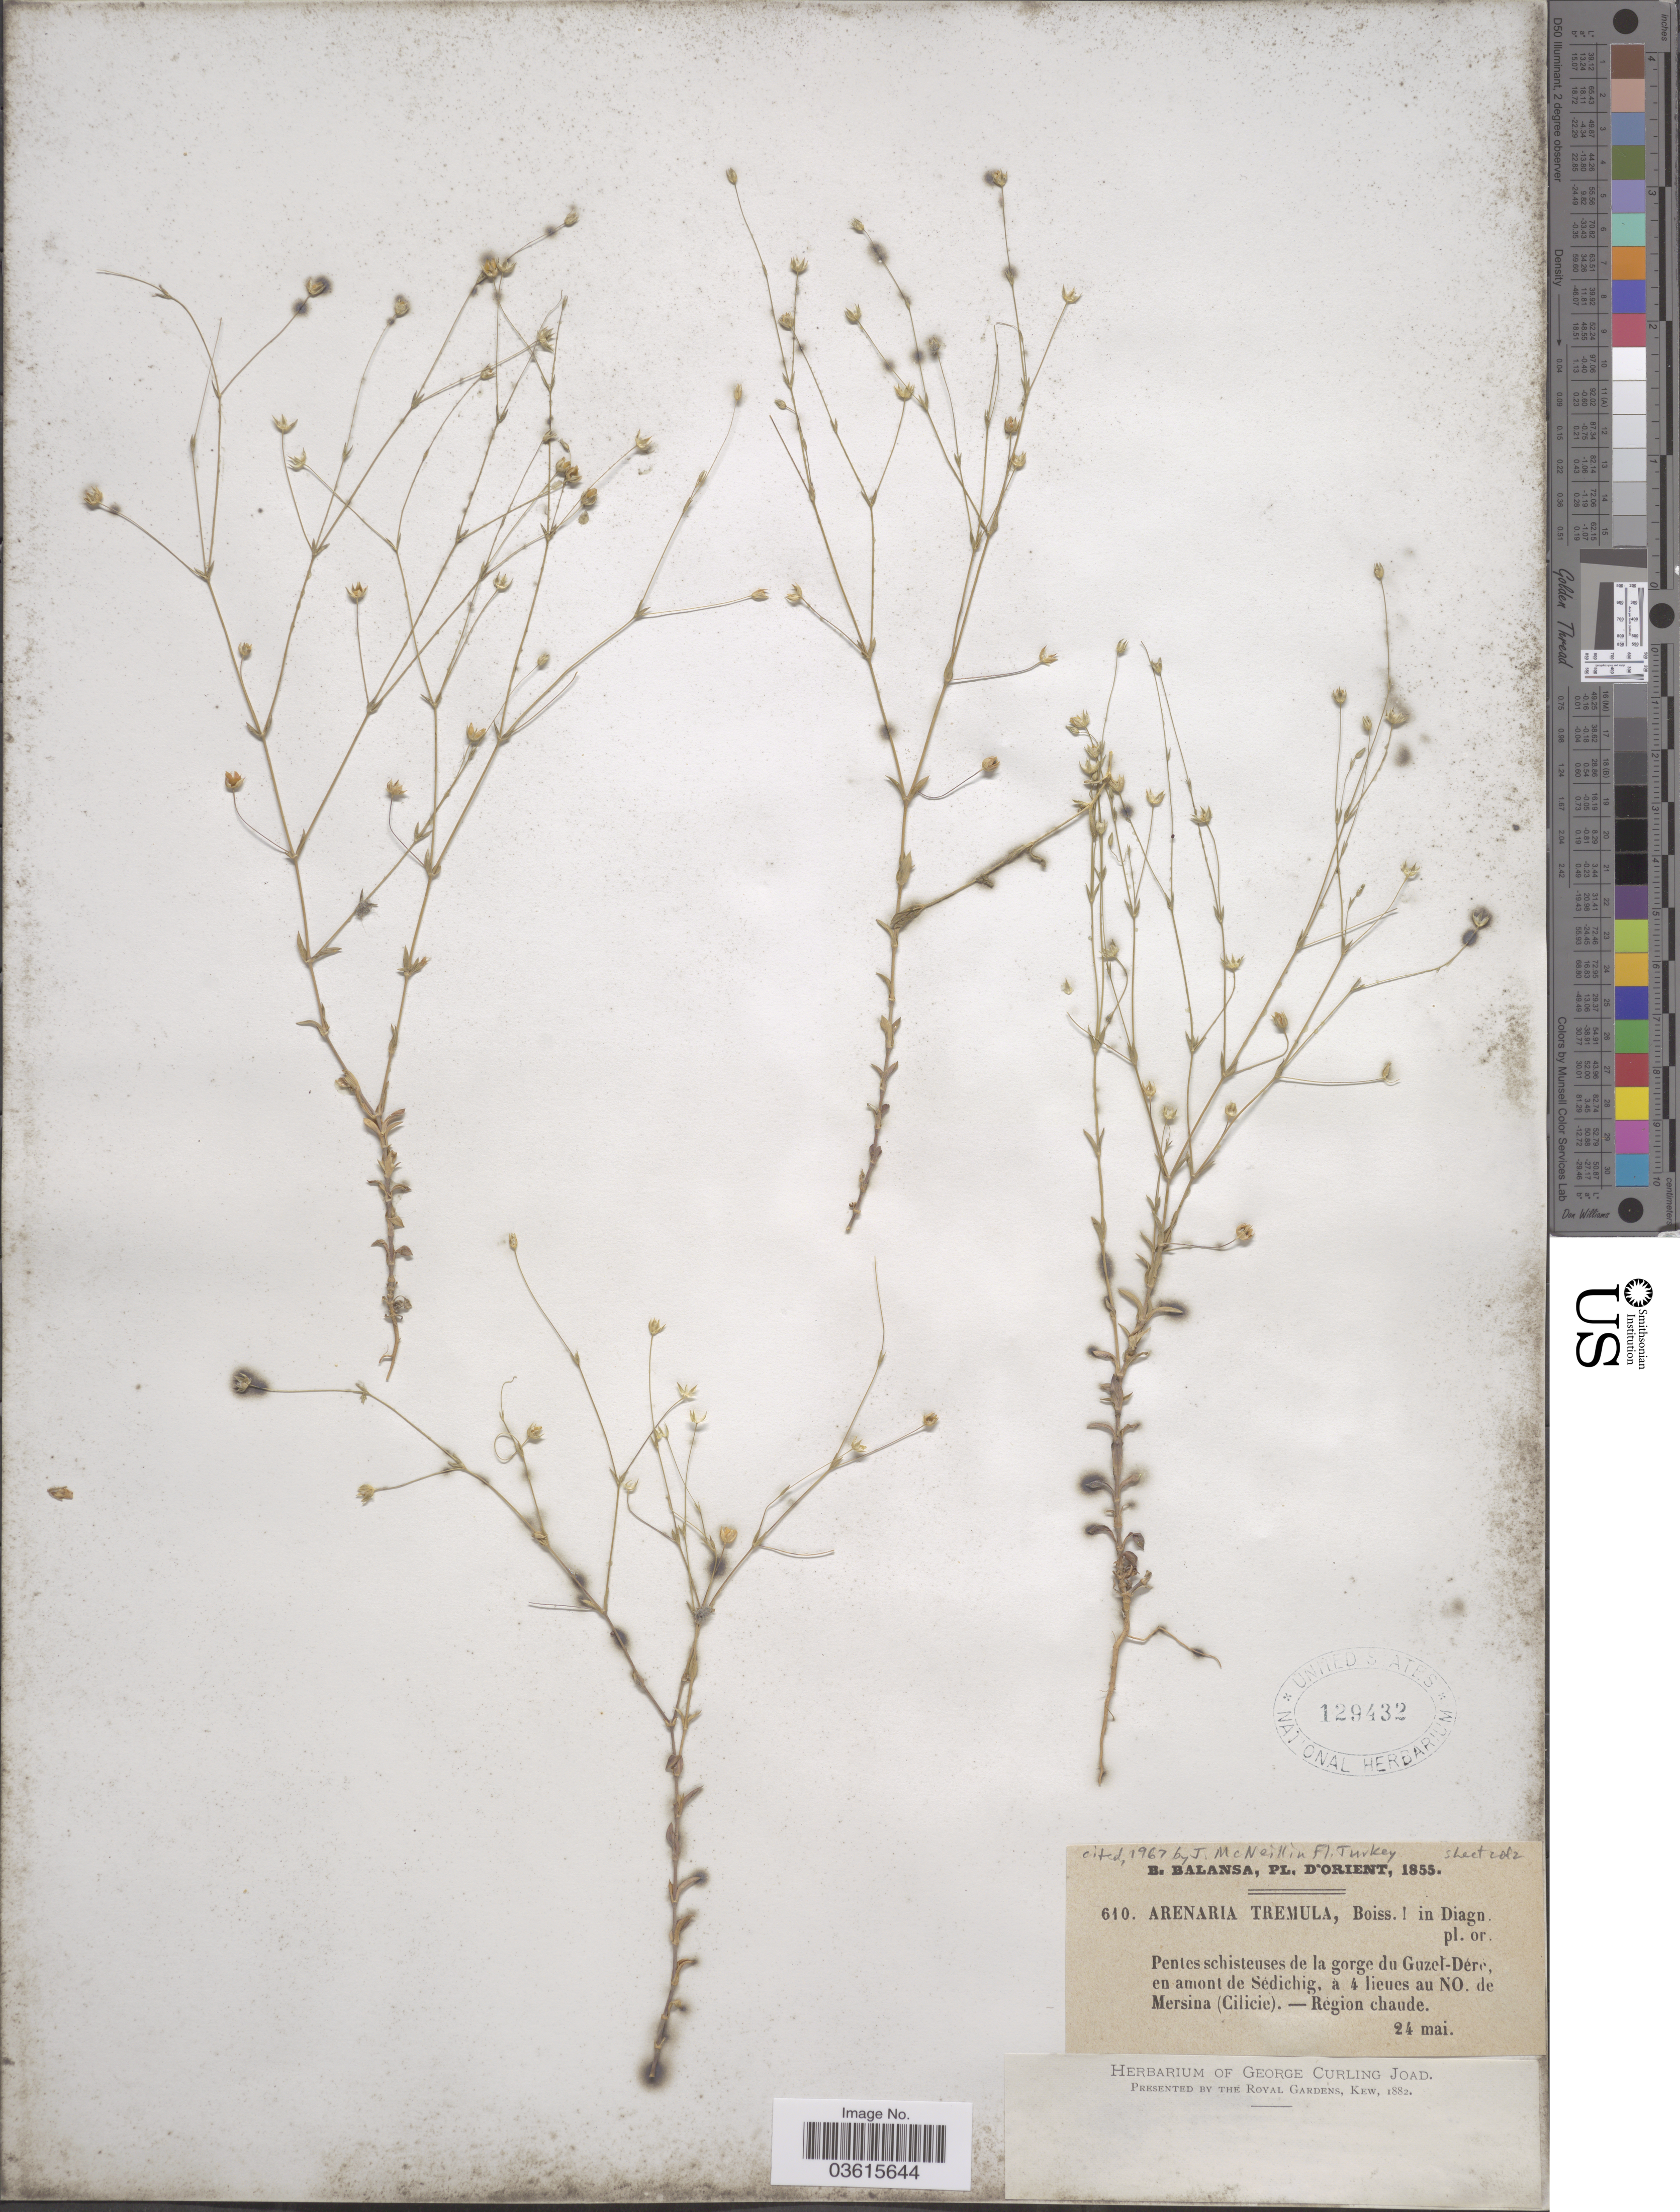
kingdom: Plantae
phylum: Tracheophyta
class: Magnoliopsida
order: Caryophyllales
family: Caryophyllaceae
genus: Arenaria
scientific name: Arenaria tremula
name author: Boiss.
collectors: B. Balansa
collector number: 610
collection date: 1855-05-24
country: Turkey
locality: Orient. Gorge du Guzel-Dére, en amont de Sédichig, à 4 lieues au NO. de Mersina (Cilicie).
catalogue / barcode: US 129432